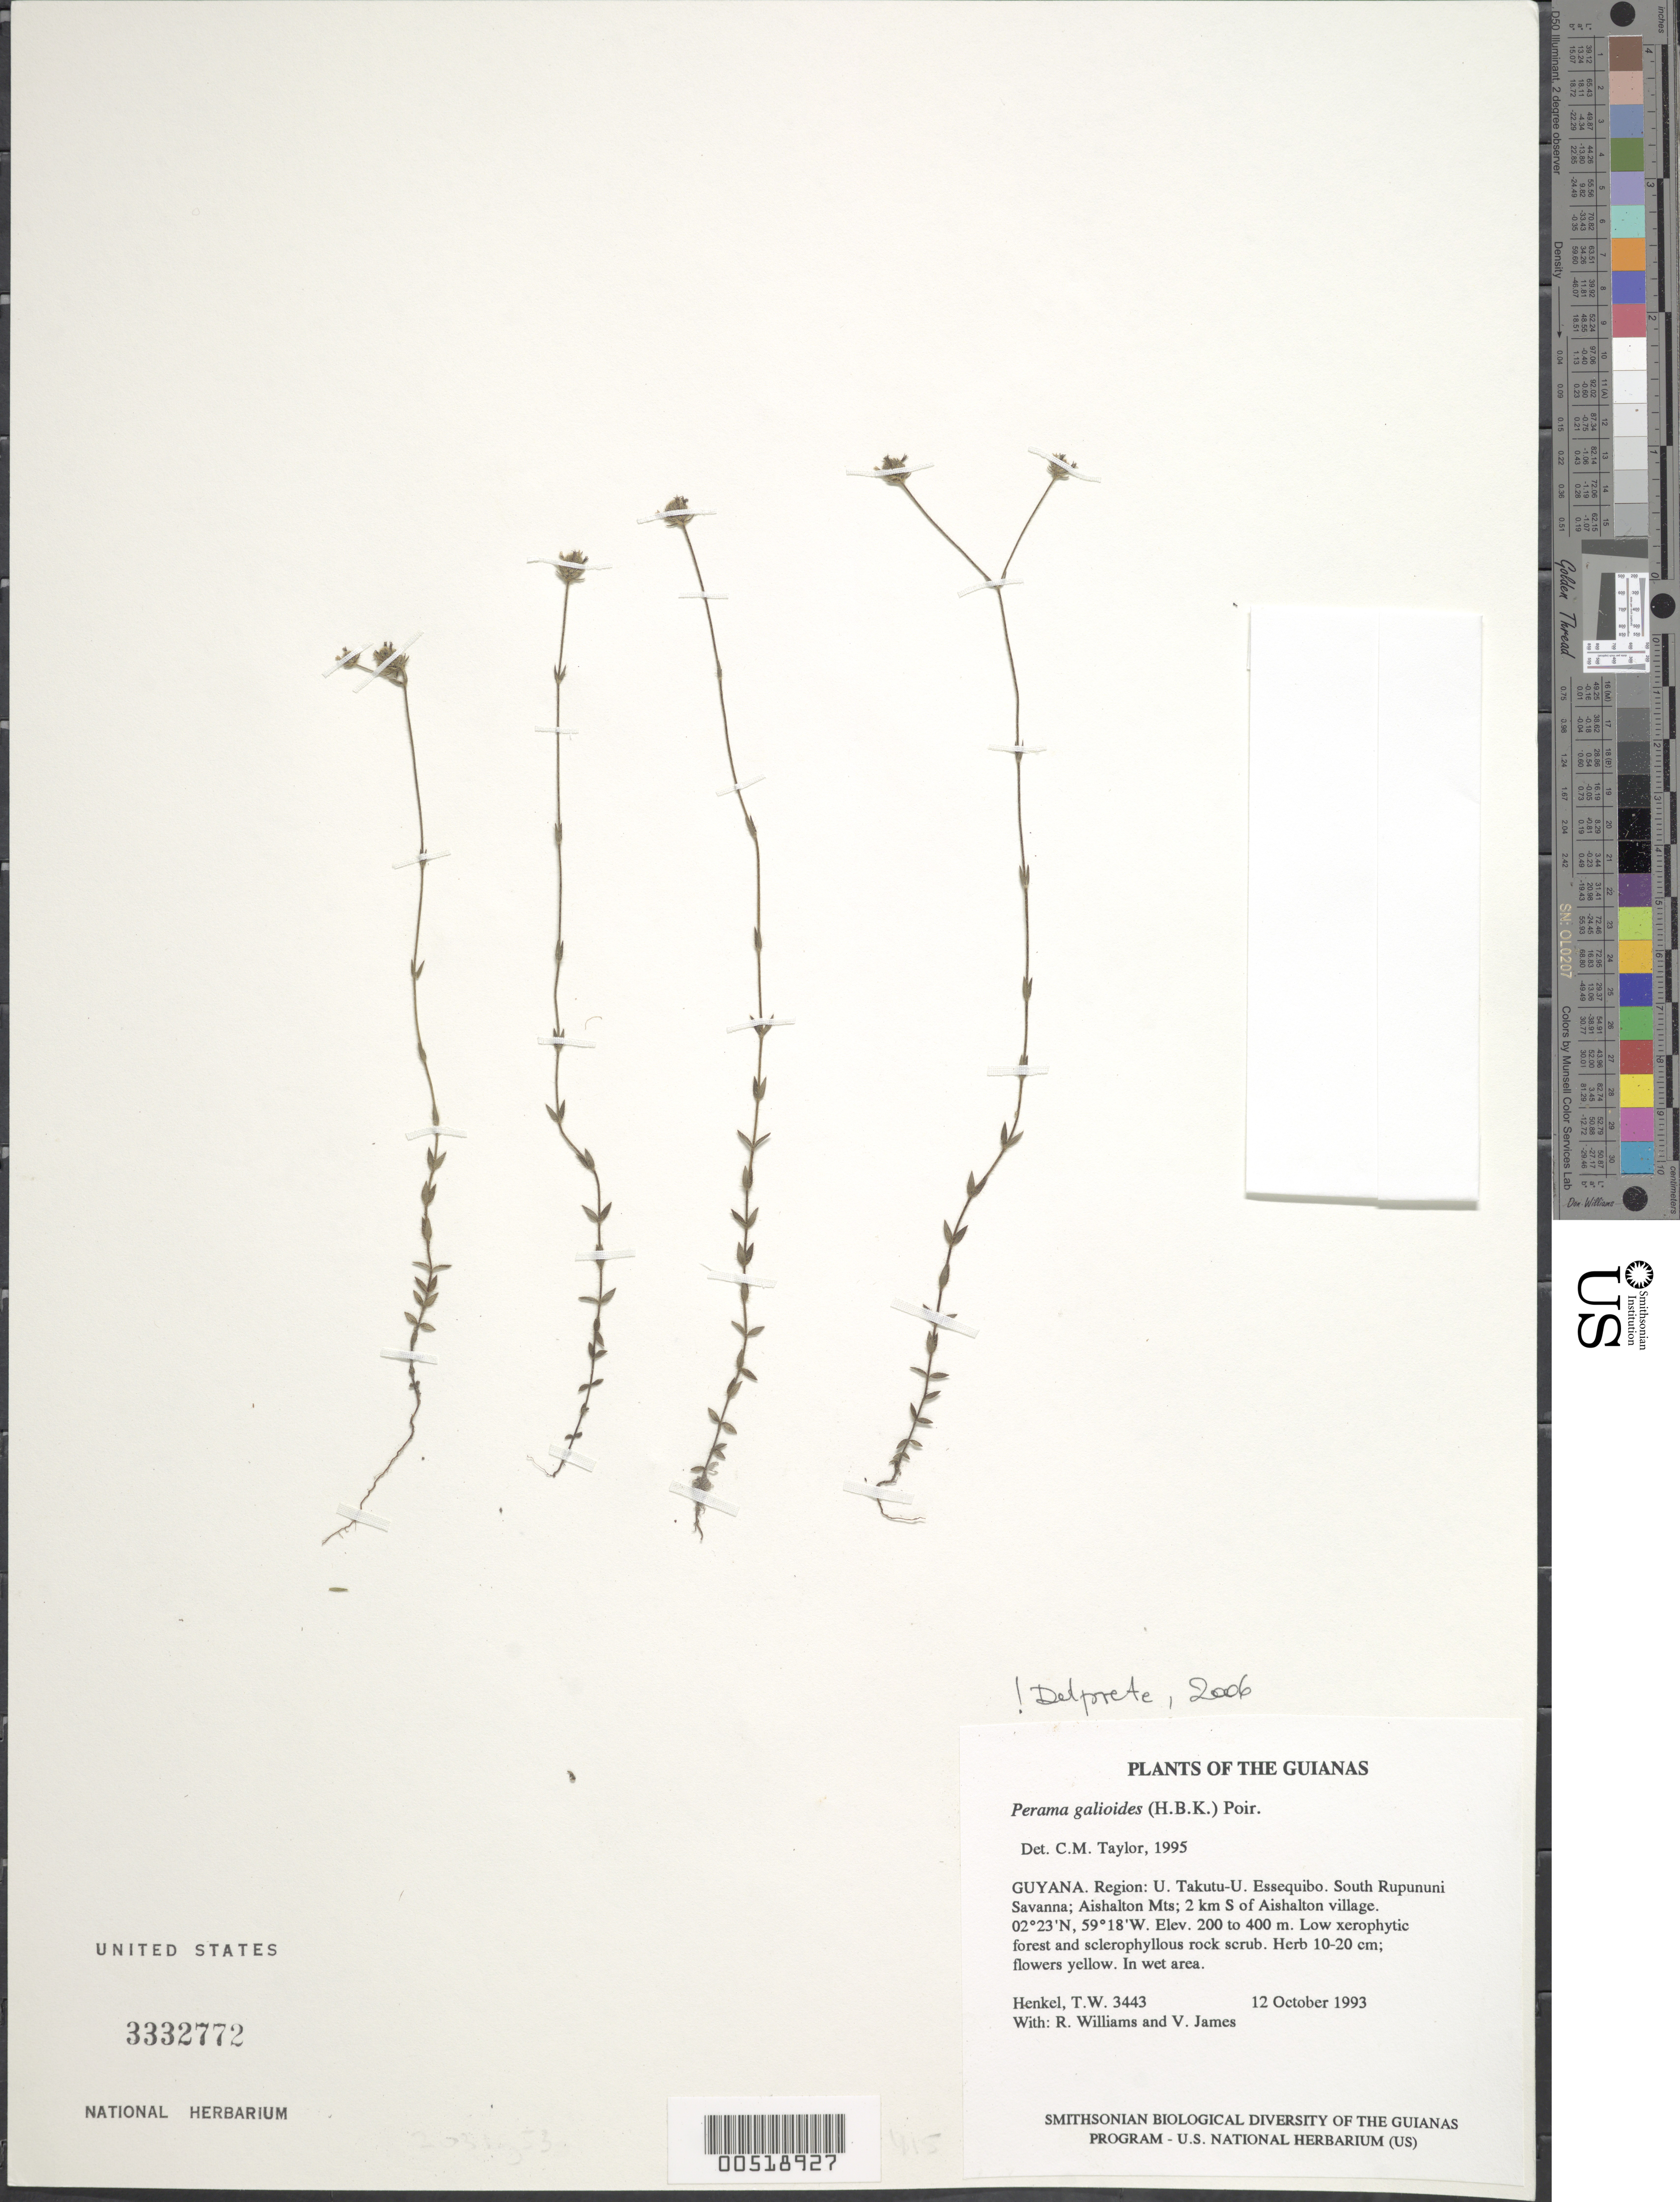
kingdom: Plantae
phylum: Tracheophyta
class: Magnoliopsida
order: Gentianales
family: Rubiaceae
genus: Perama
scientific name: Perama galioides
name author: (Kunth) Poir.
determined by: Delprete, P. G., Herb. de Guyane Cay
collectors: T. Henkel, R. Williams & V. James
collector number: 3443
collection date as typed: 12 October 1993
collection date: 1993-10-12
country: Guyana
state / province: U. Takutu-U. Essequibo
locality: South Rupununi Savanna; Aishalton Mts; 2 km S of Aishalton village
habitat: Low xerophytic forest and sclerophyllous rock scrub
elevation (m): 200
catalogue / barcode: US 3332772